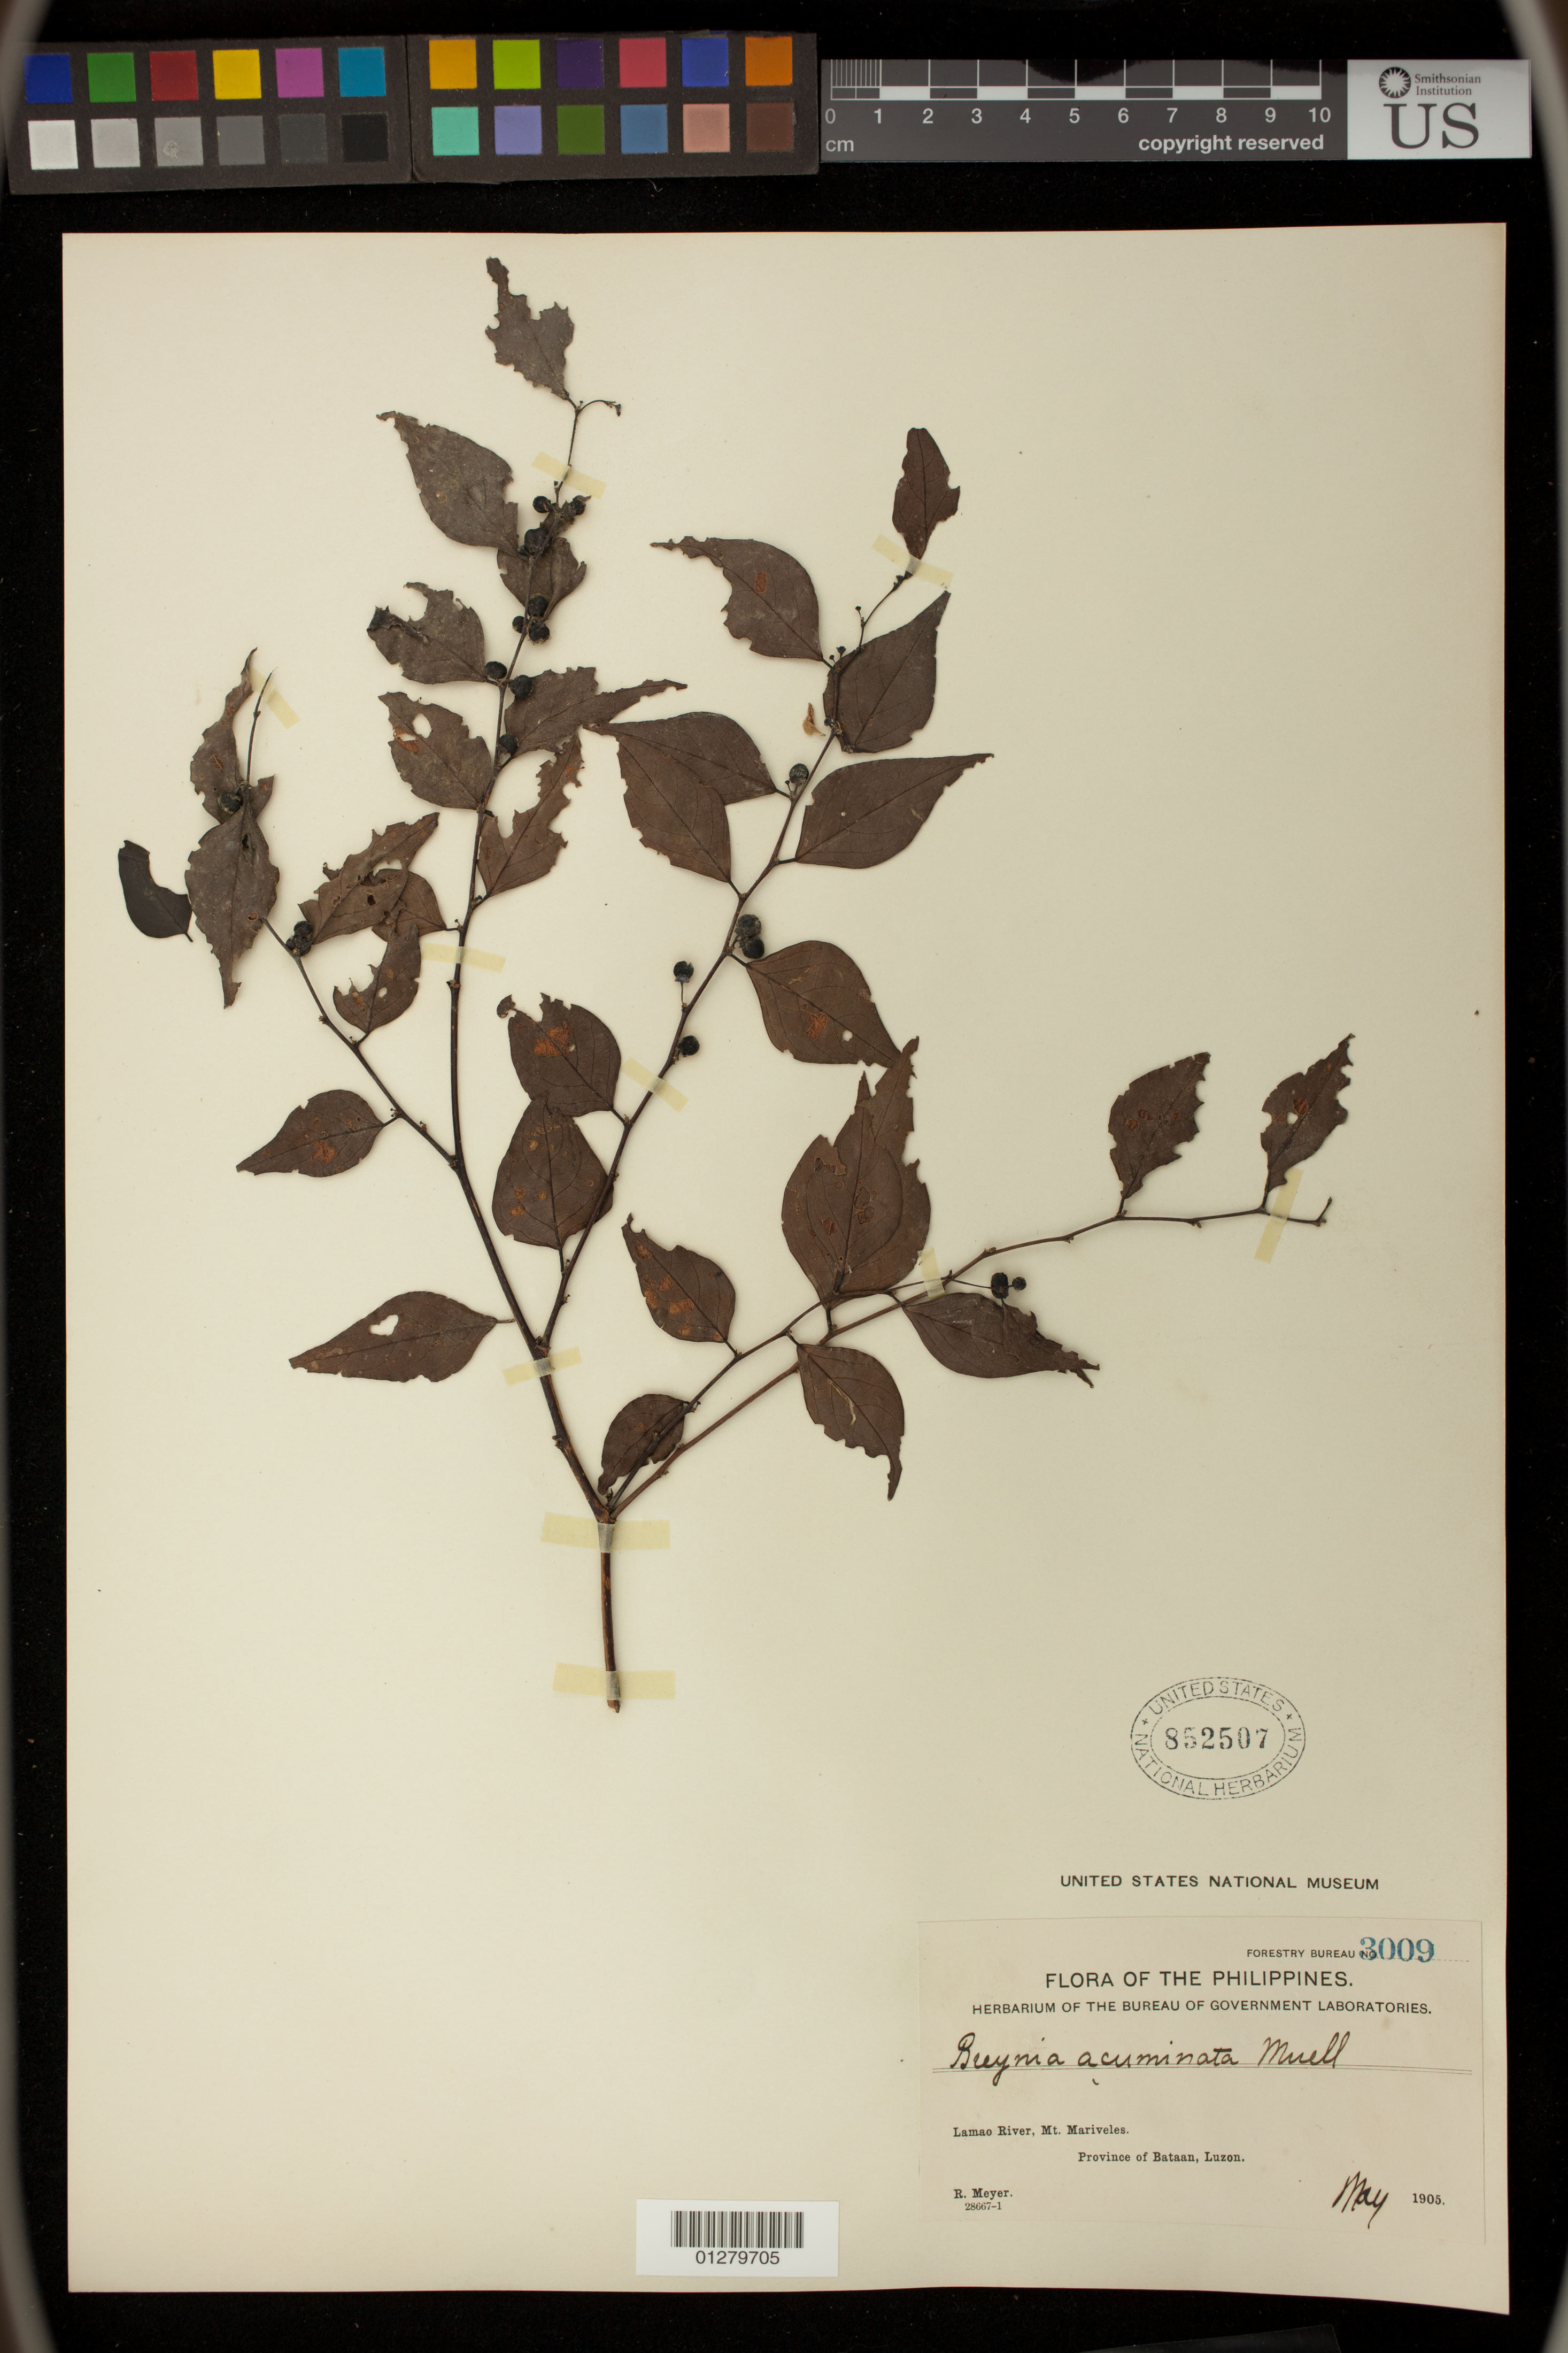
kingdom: Plantae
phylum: Tracheophyta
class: Magnoliopsida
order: Malpighiales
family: Phyllanthaceae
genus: Breynia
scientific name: Breynia racemosa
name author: (Blume) Müll. Arg.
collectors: R. Meyer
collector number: For. Bur. 3009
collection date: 1905-05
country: Philippines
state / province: Central Luzon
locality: Lamao River, Mt. Mariveles, Bataan, Luzon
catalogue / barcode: US 852507